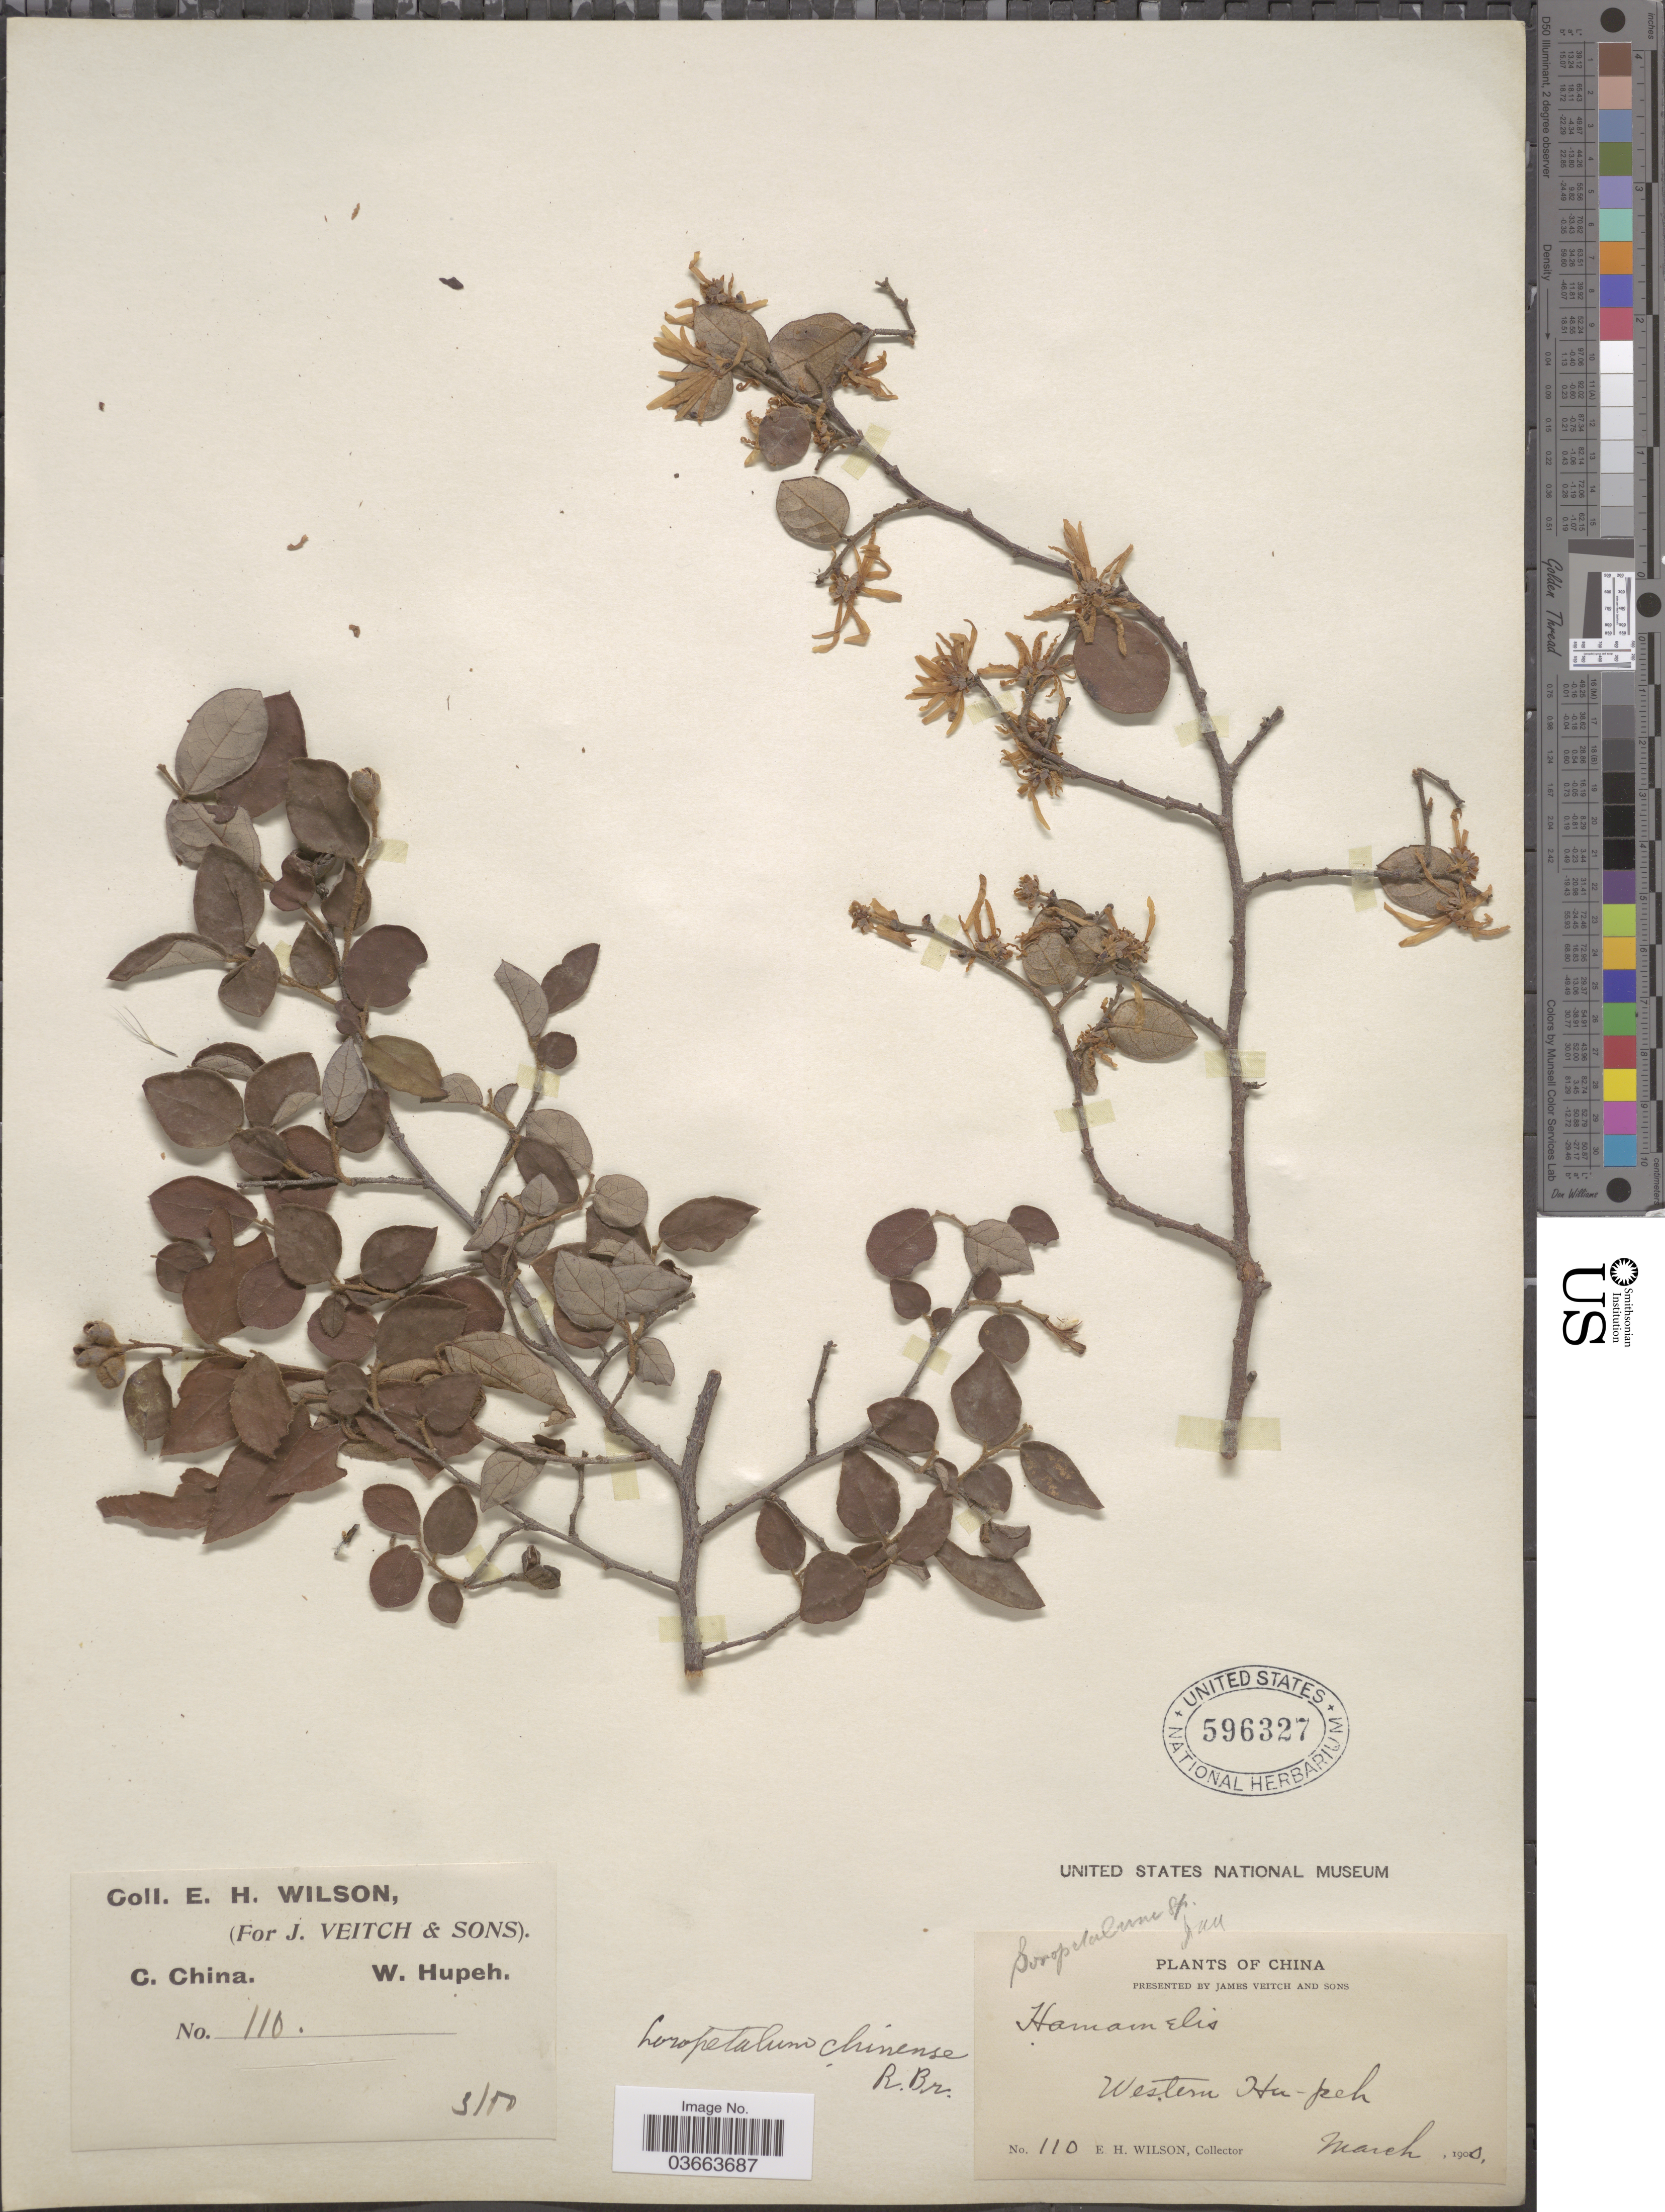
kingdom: Plantae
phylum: Tracheophyta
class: Magnoliopsida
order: Saxifragales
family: Hamamelidaceae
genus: Loropetalum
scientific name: Loropetalum chinense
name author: (R. Br.) Oliv.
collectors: E. Wilson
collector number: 110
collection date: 1900-03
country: China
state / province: Hubei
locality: C. China. Western Hu-peh.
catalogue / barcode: US 596327